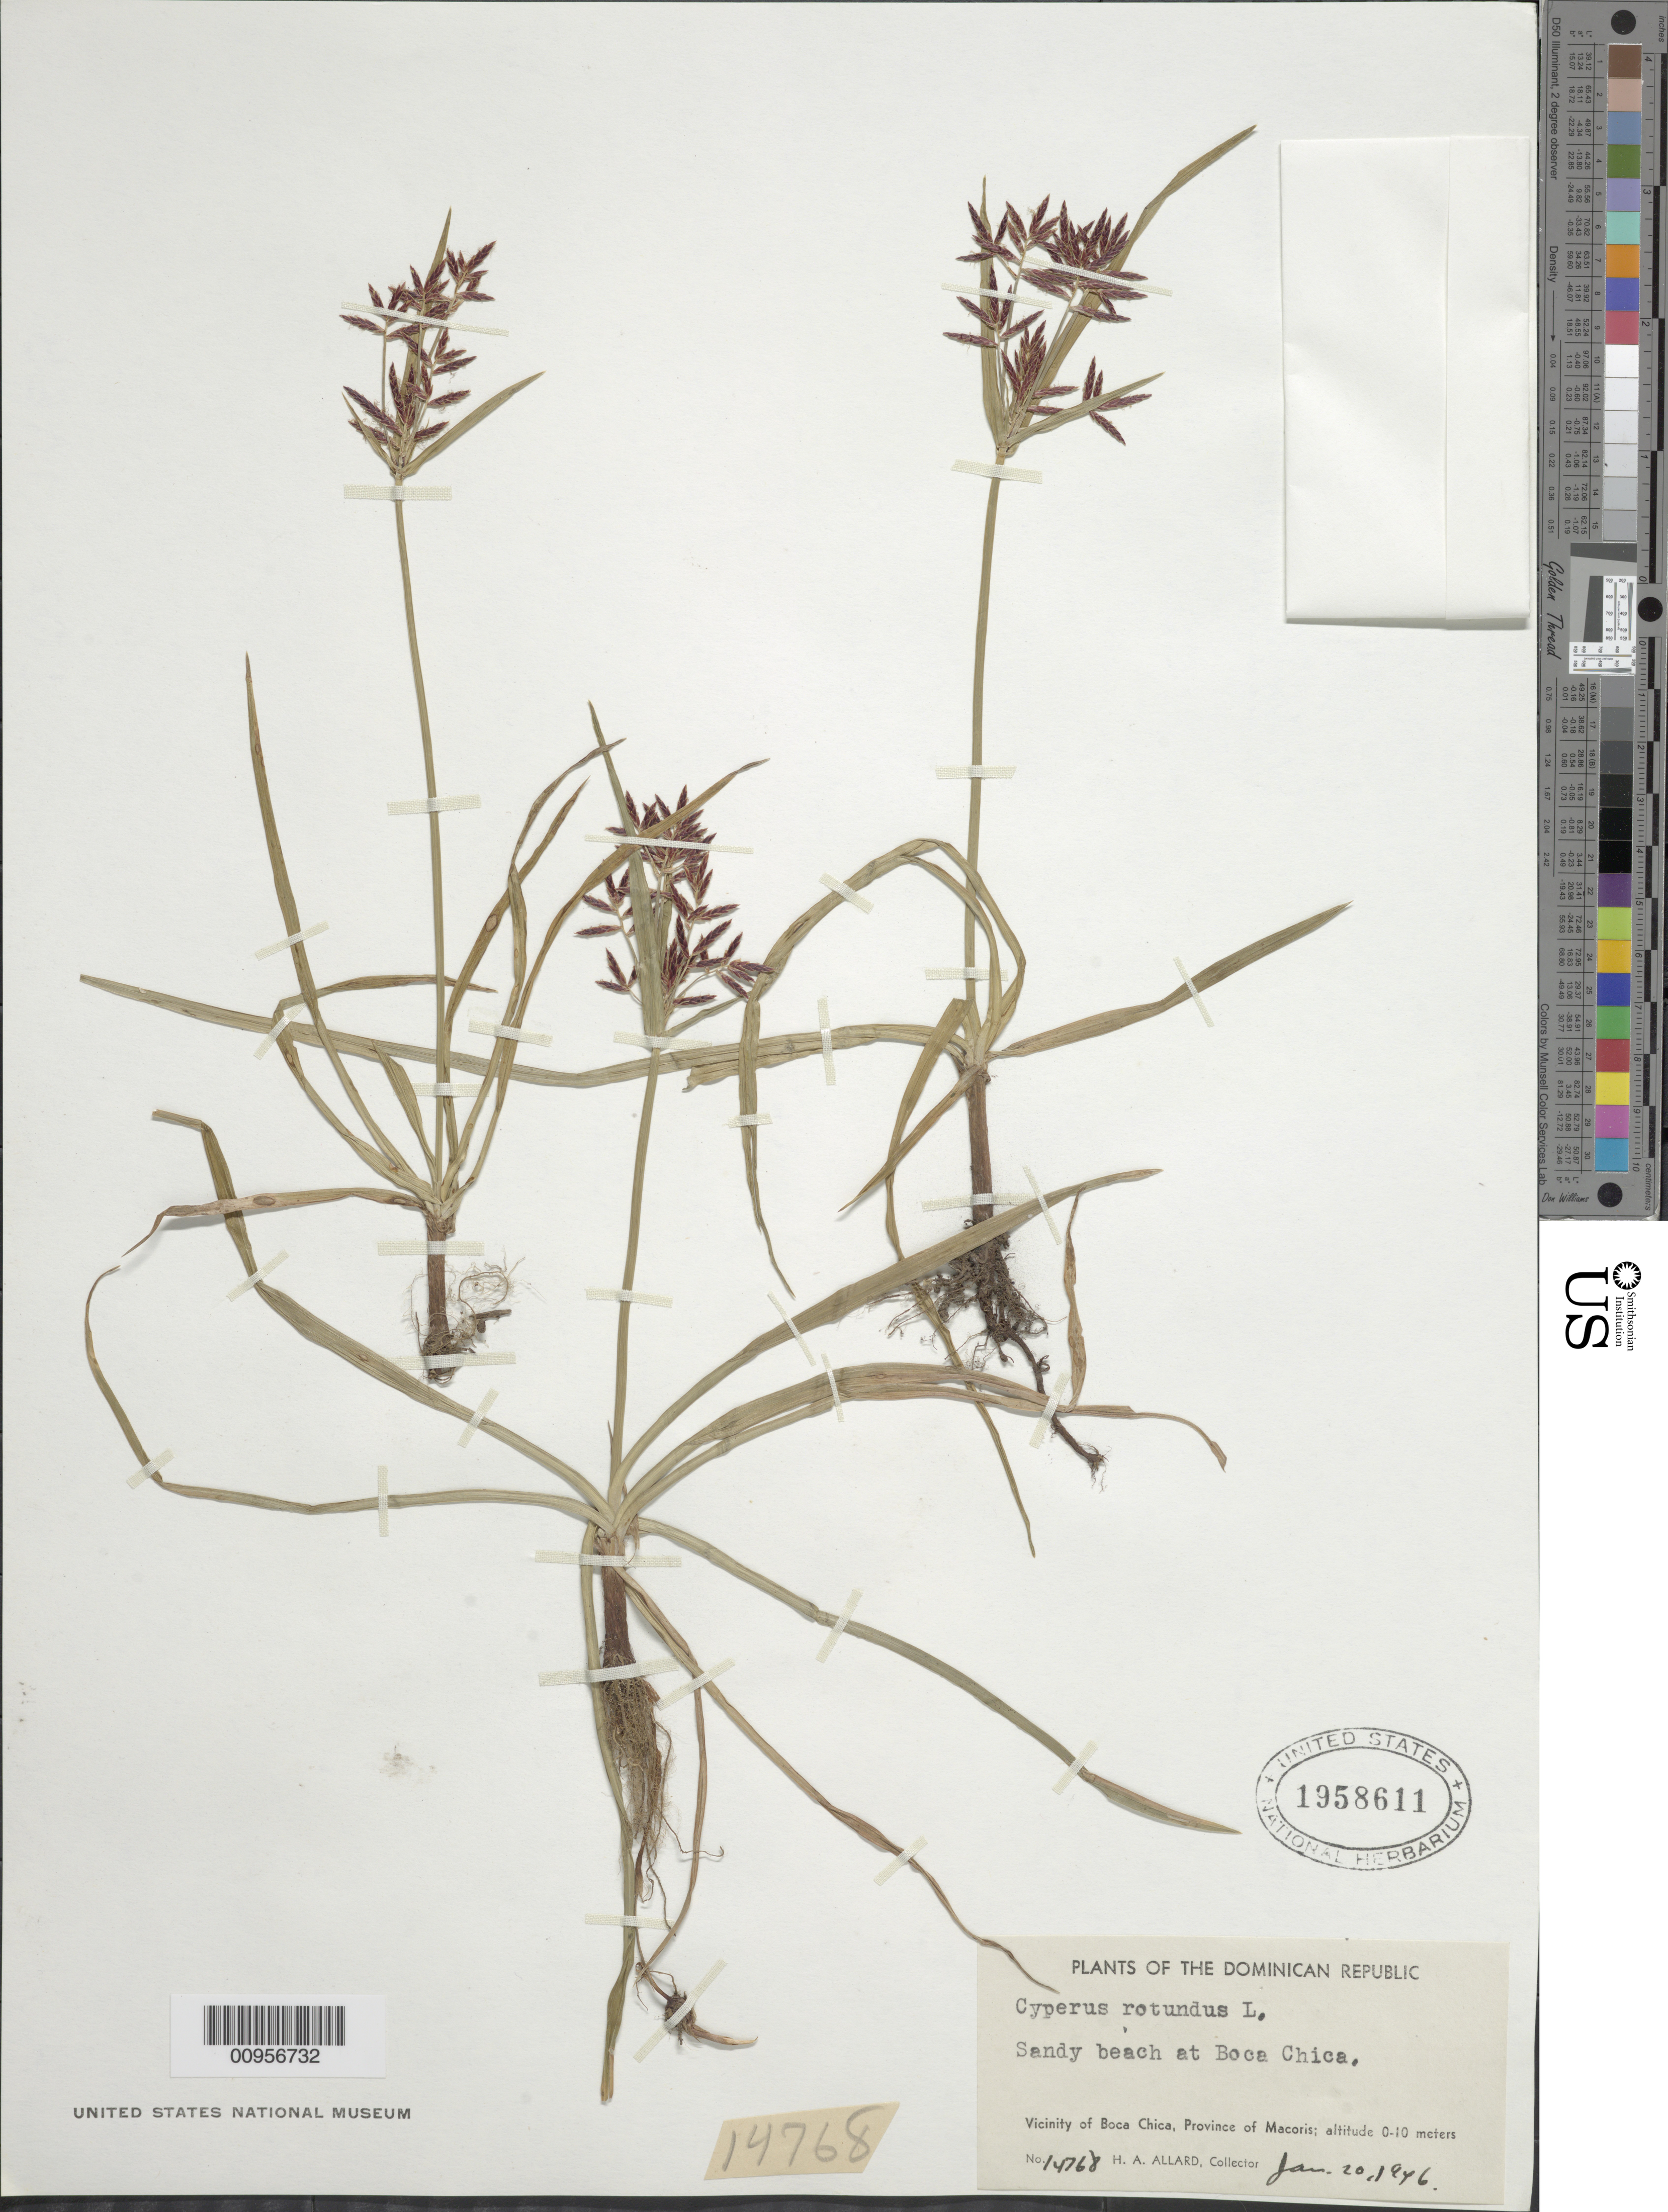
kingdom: Plantae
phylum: Tracheophyta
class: Liliopsida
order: Poales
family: Cyperaceae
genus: Cyperus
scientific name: Cyperus rotundus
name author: L.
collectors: H. A. Allard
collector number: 14768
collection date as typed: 20 Jan 1946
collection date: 1946-01-20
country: Dominican Republic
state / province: Macoris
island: Hispaniola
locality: Vicinity of Boca Chica, beach at Boca Chica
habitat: Sandy beach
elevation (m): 0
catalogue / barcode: US 1958611